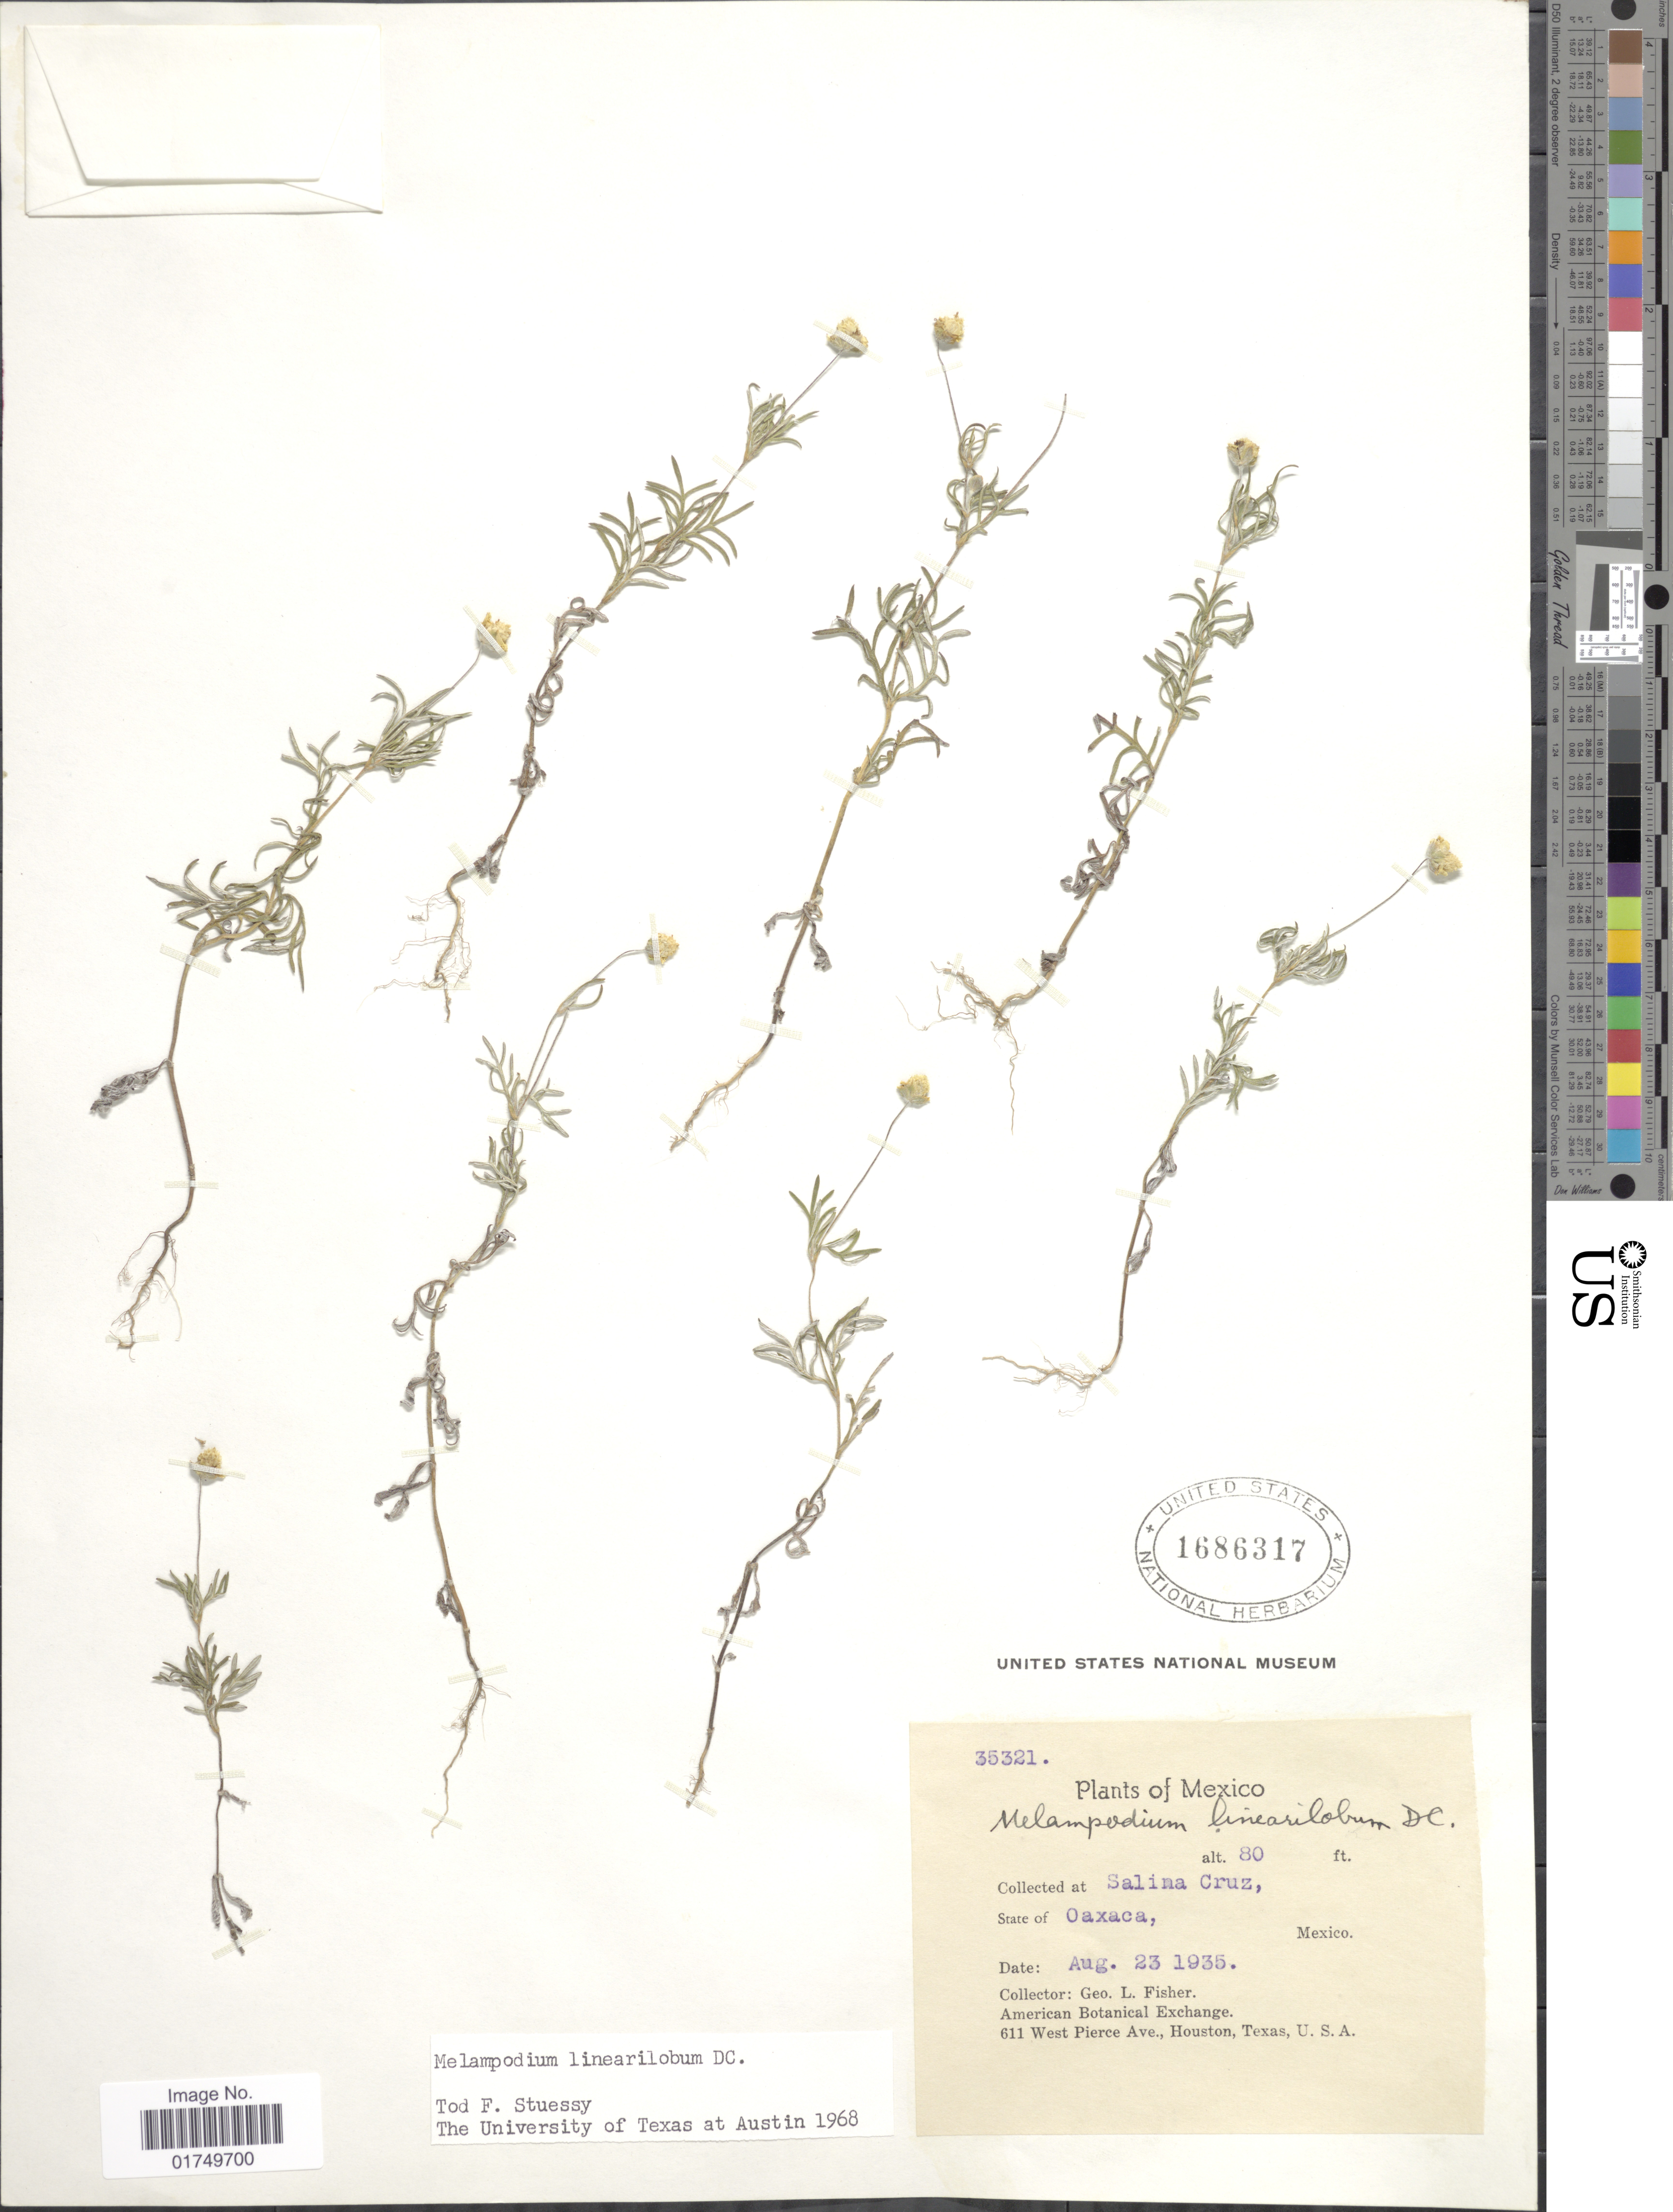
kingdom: Plantae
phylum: Tracheophyta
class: Magnoliopsida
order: Asterales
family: Asteraceae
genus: Melampodium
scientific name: Melampodium linearilobum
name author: DC.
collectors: G. L. Fisher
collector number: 35321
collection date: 1935-08-23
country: Mexico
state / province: Oaxaca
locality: Salina Cruz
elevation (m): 24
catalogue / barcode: US 1686317